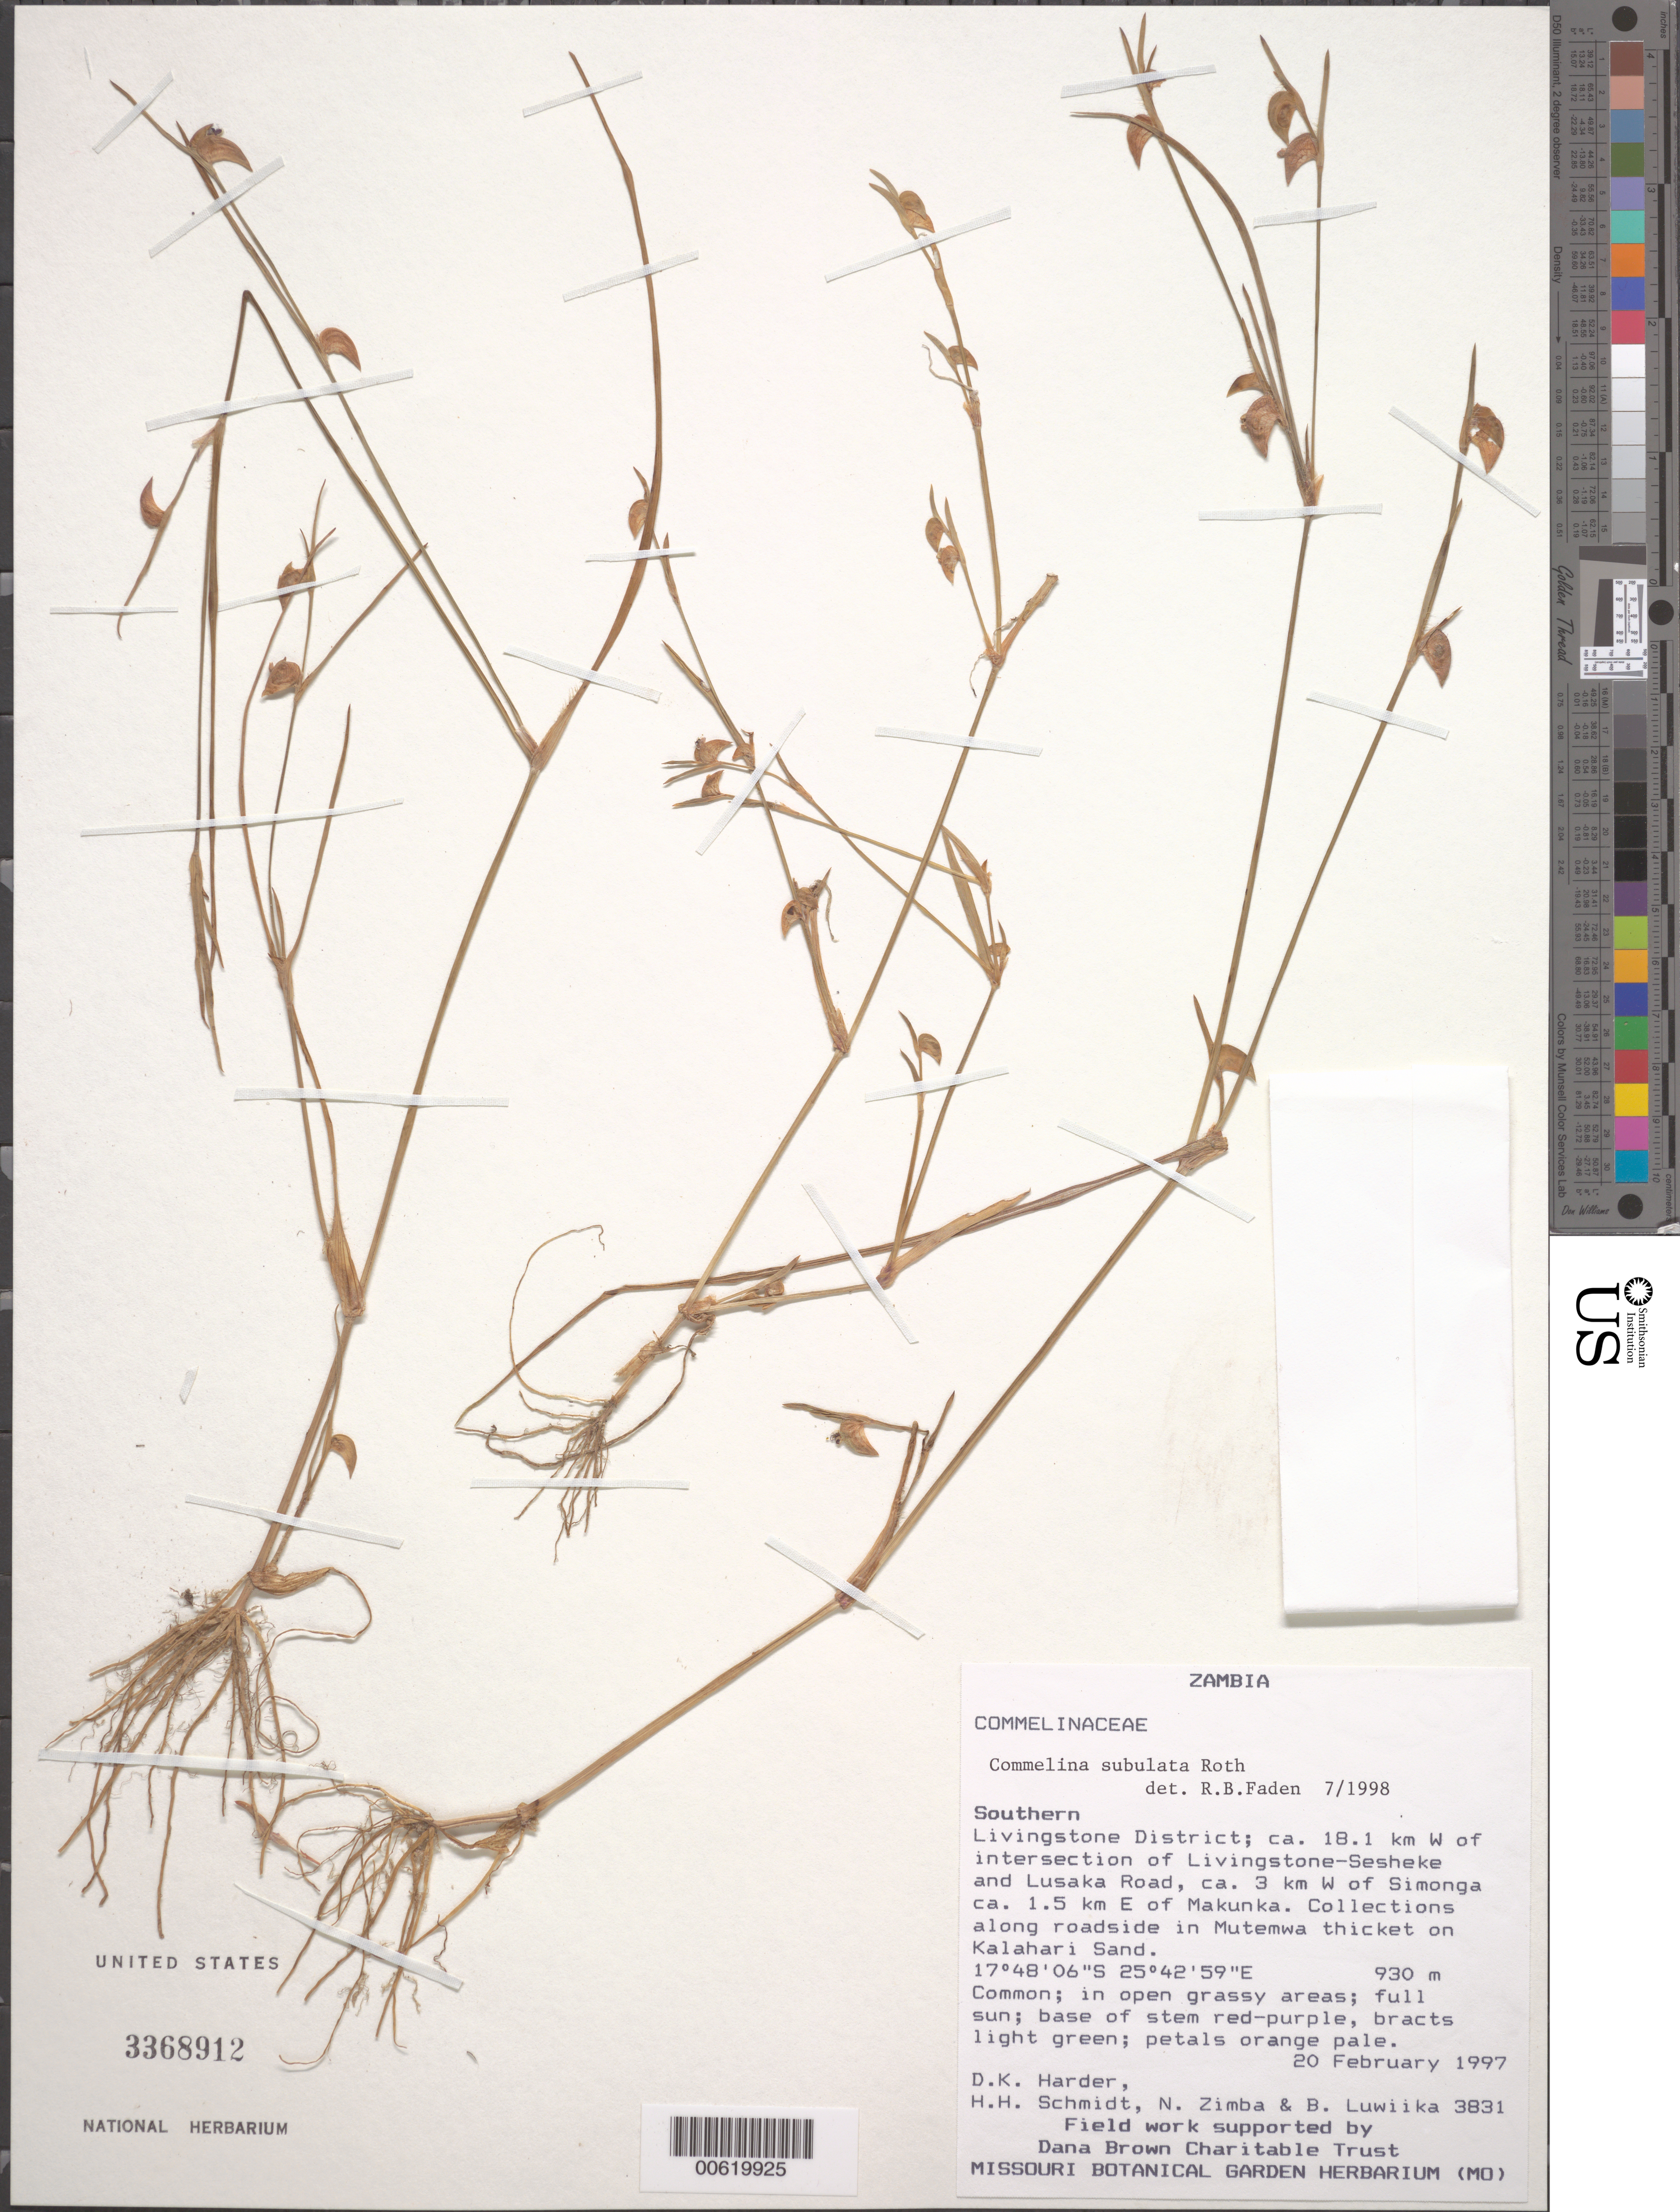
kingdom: Plantae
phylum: Tracheophyta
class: Liliopsida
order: Commelinales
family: Commelinaceae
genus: Commelina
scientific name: Commelina subulata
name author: Roth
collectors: D. Harder, H. H. Schmidt, N. B. Zimba & B. Luwiika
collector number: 3831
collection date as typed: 20 Feb 1997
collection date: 1997-02-20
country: Zambia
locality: Livingstone dist., w of intersection of livingstone-sesheke and lusa a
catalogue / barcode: US 3368912